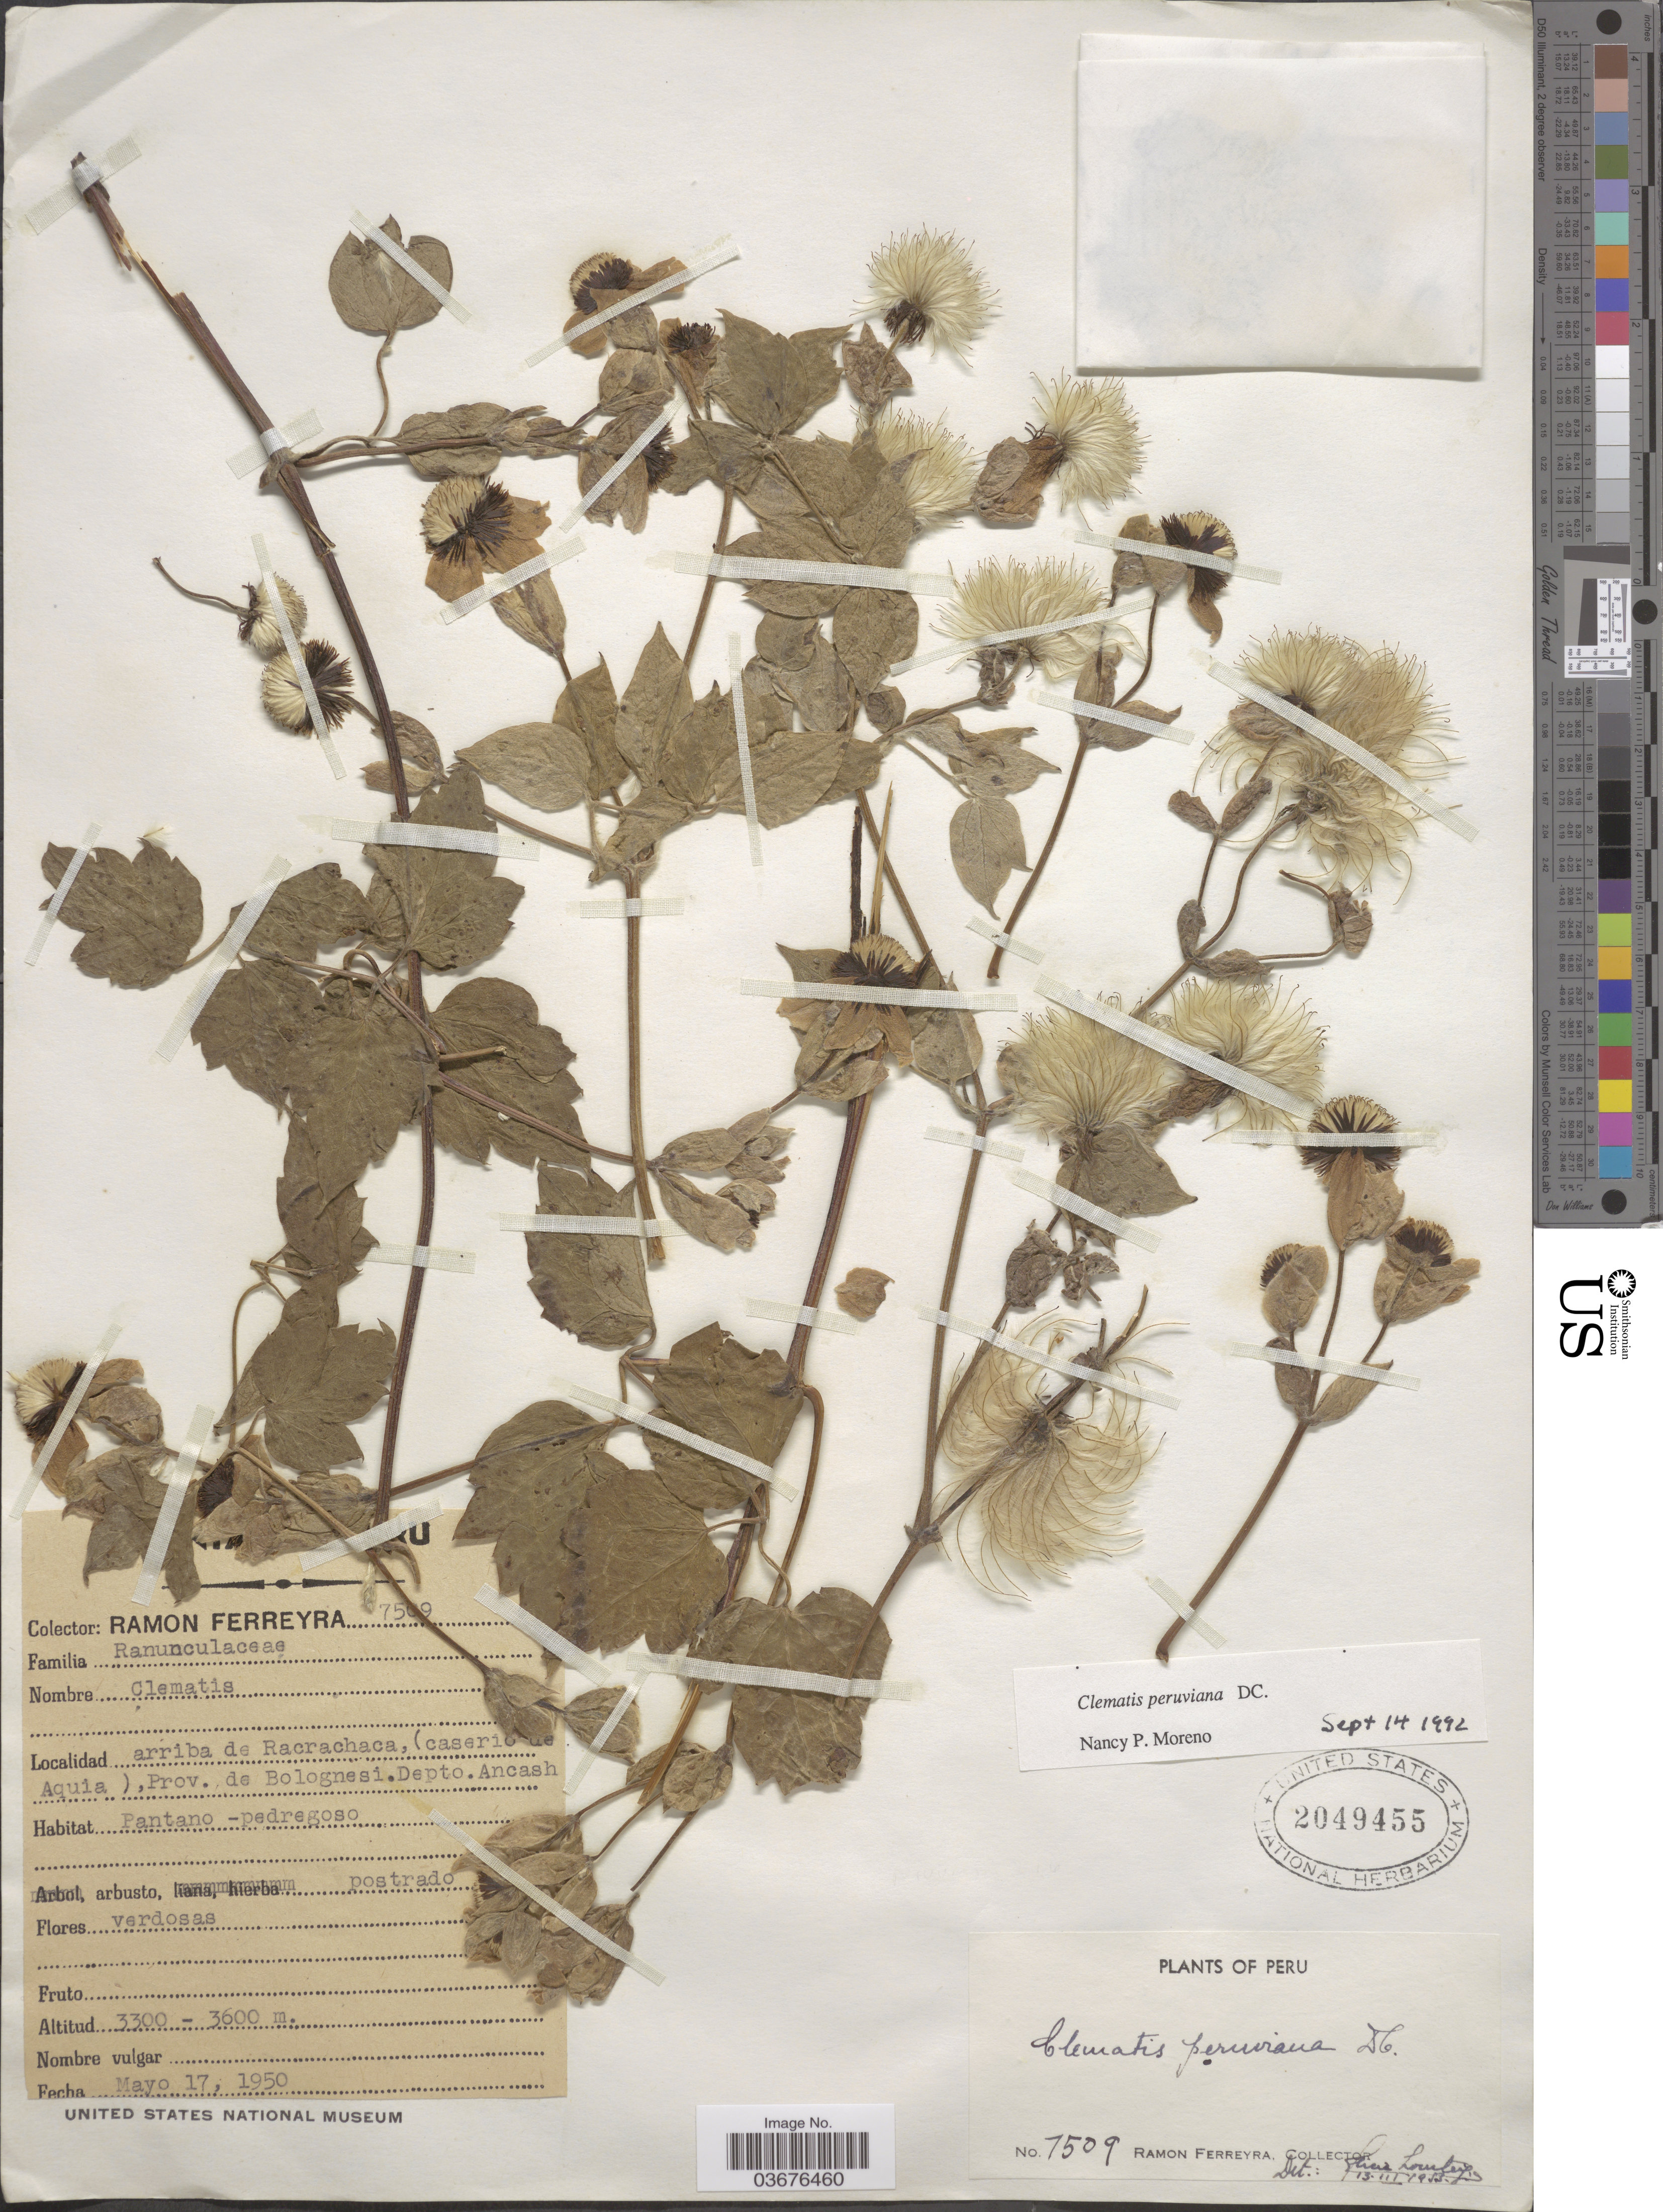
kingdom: Plantae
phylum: Tracheophyta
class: Magnoliopsida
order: Ranunculales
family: Ranunculaceae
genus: Clematis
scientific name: Clematis peruviana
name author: DC.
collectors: R. A. Ferreyra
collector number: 7509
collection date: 1950-05-17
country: Peru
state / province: Ancash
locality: Arriba de Racrachaca, (caserio de Aquia), Prov. de Bolognesi. Depto. Ancash.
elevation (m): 3300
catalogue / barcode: US 2049455